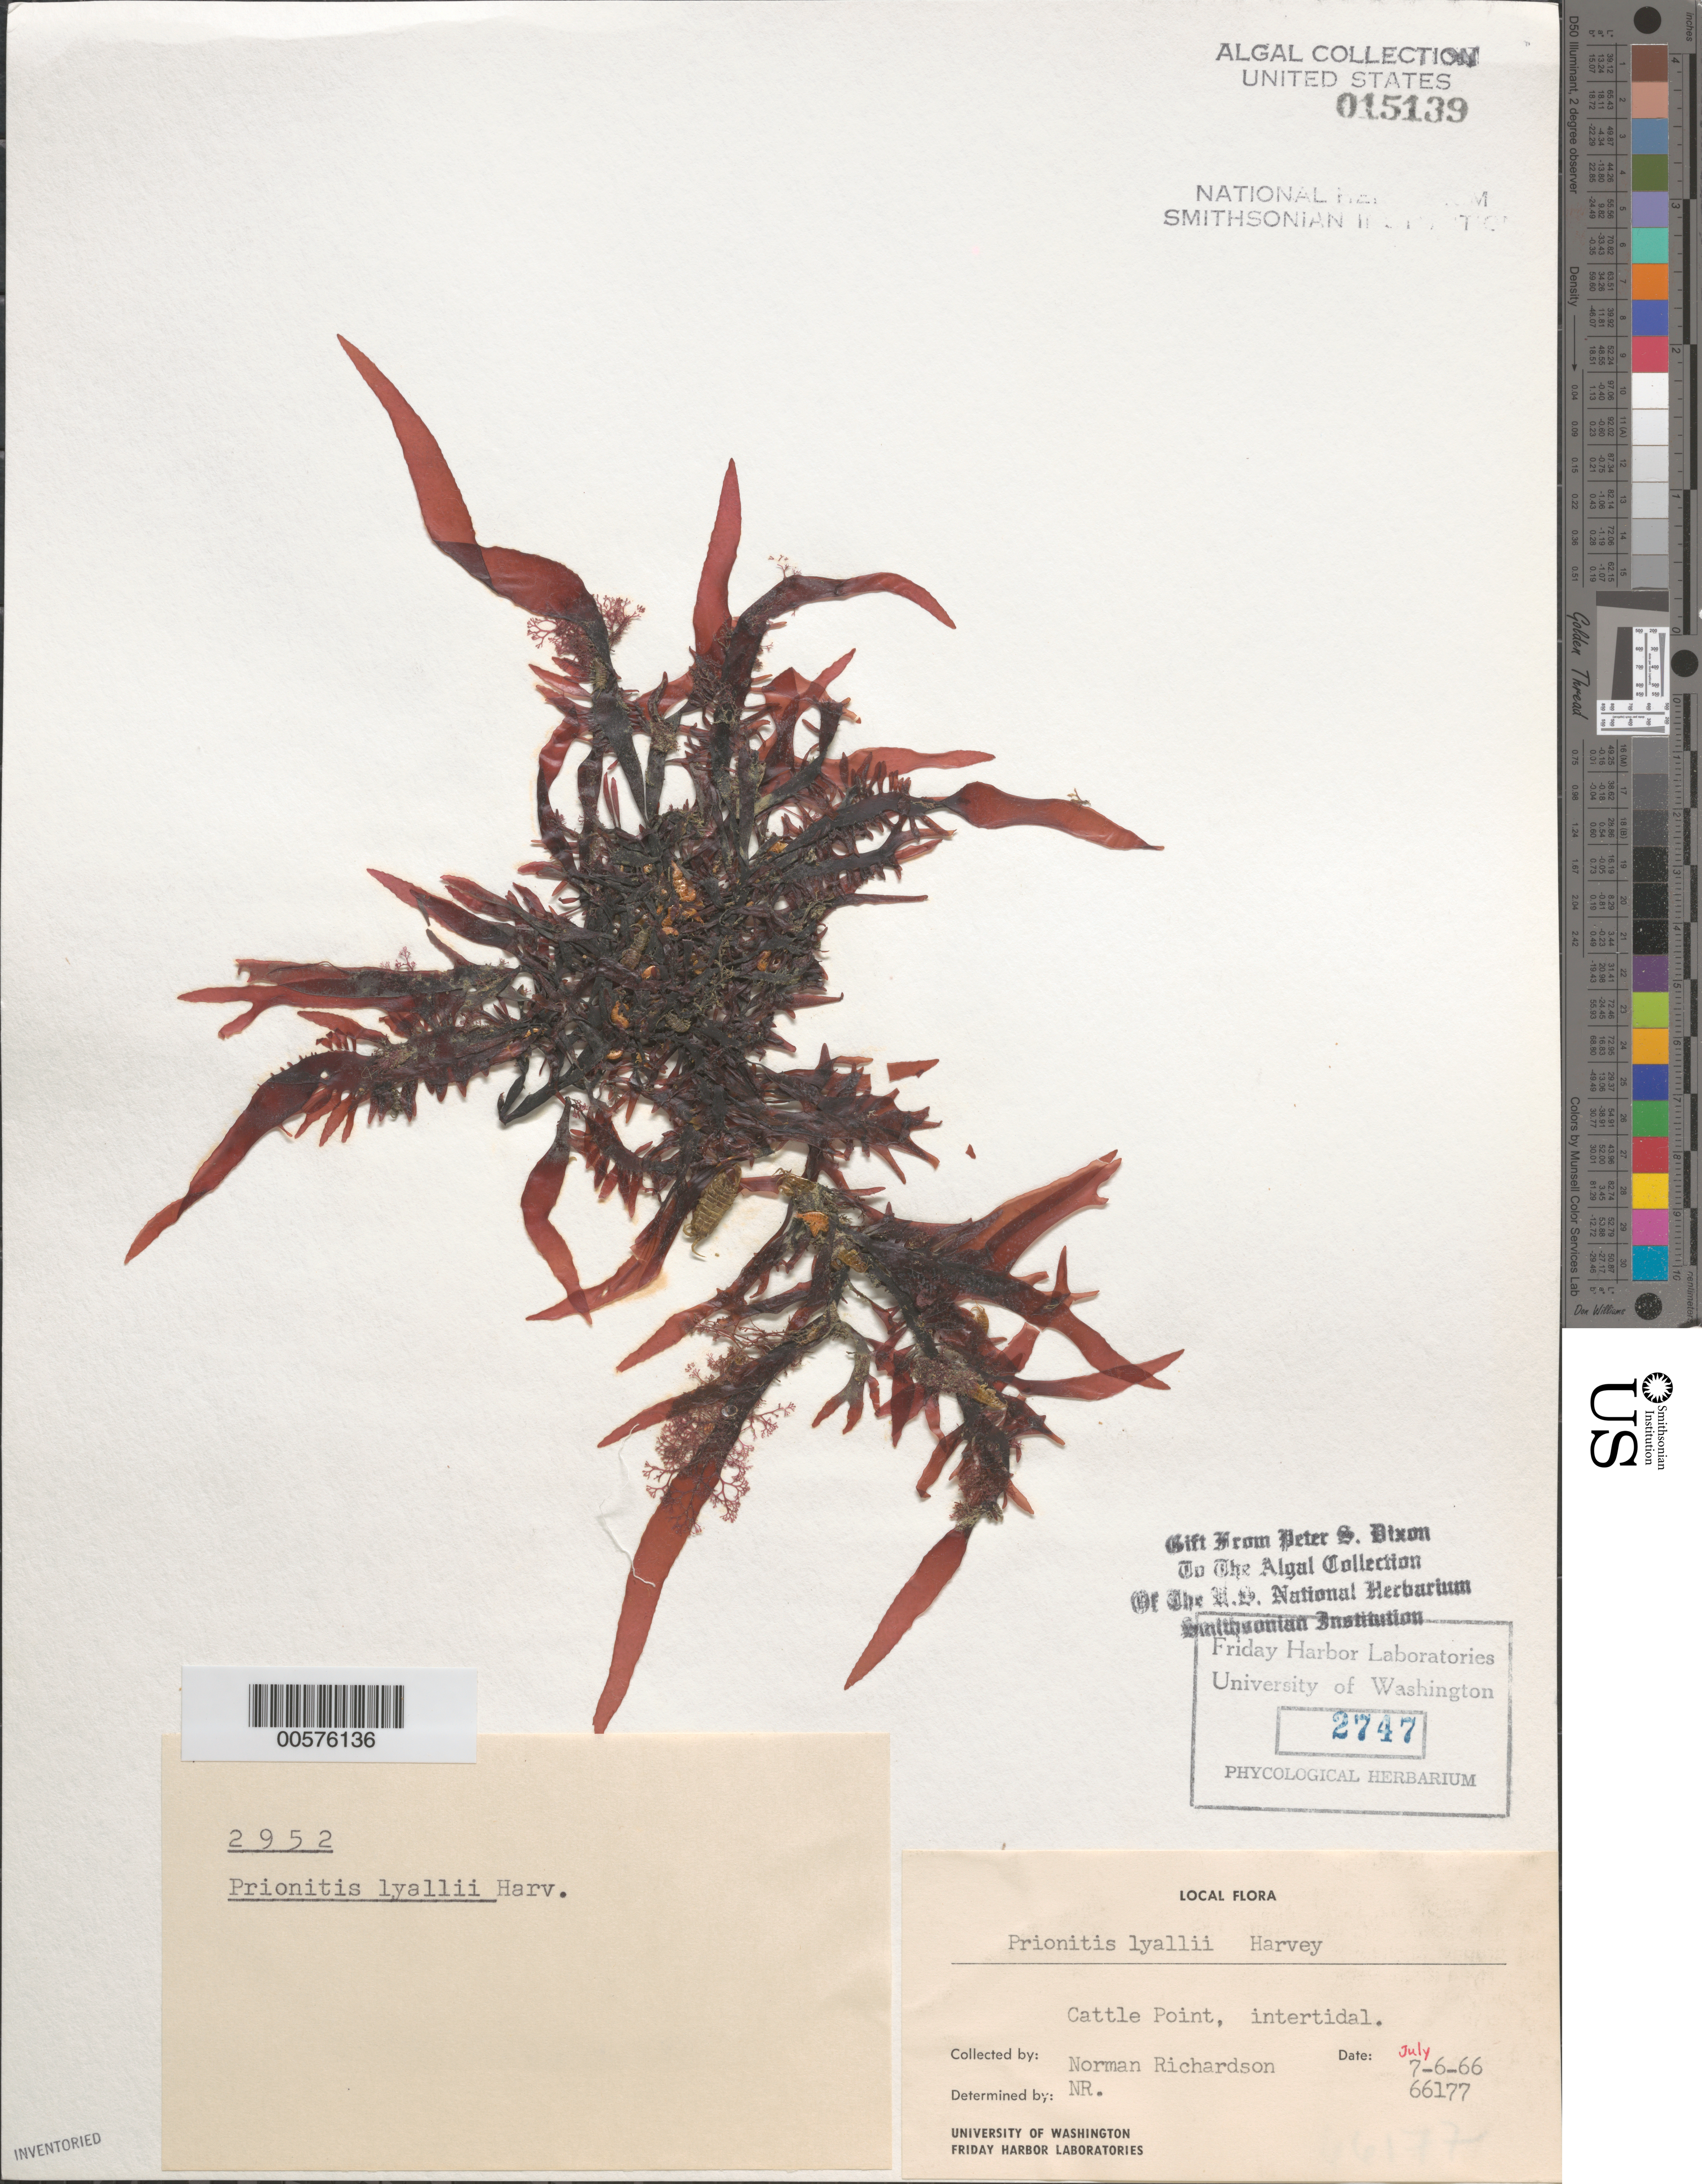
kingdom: Plantae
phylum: Rhodophyta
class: Florideophyceae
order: Cryptonemiales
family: Cryptonemiaceae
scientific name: Prionitis sternbergii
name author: (C. Agardh) J. Agardh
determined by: Algae name updating Project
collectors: N. Richardson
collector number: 66177 & PSD 2952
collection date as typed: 06 Jul 1966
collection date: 1966-07-06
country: United States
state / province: Washington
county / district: San Juan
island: San Juan Island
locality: Cattle Point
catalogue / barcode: US 15139